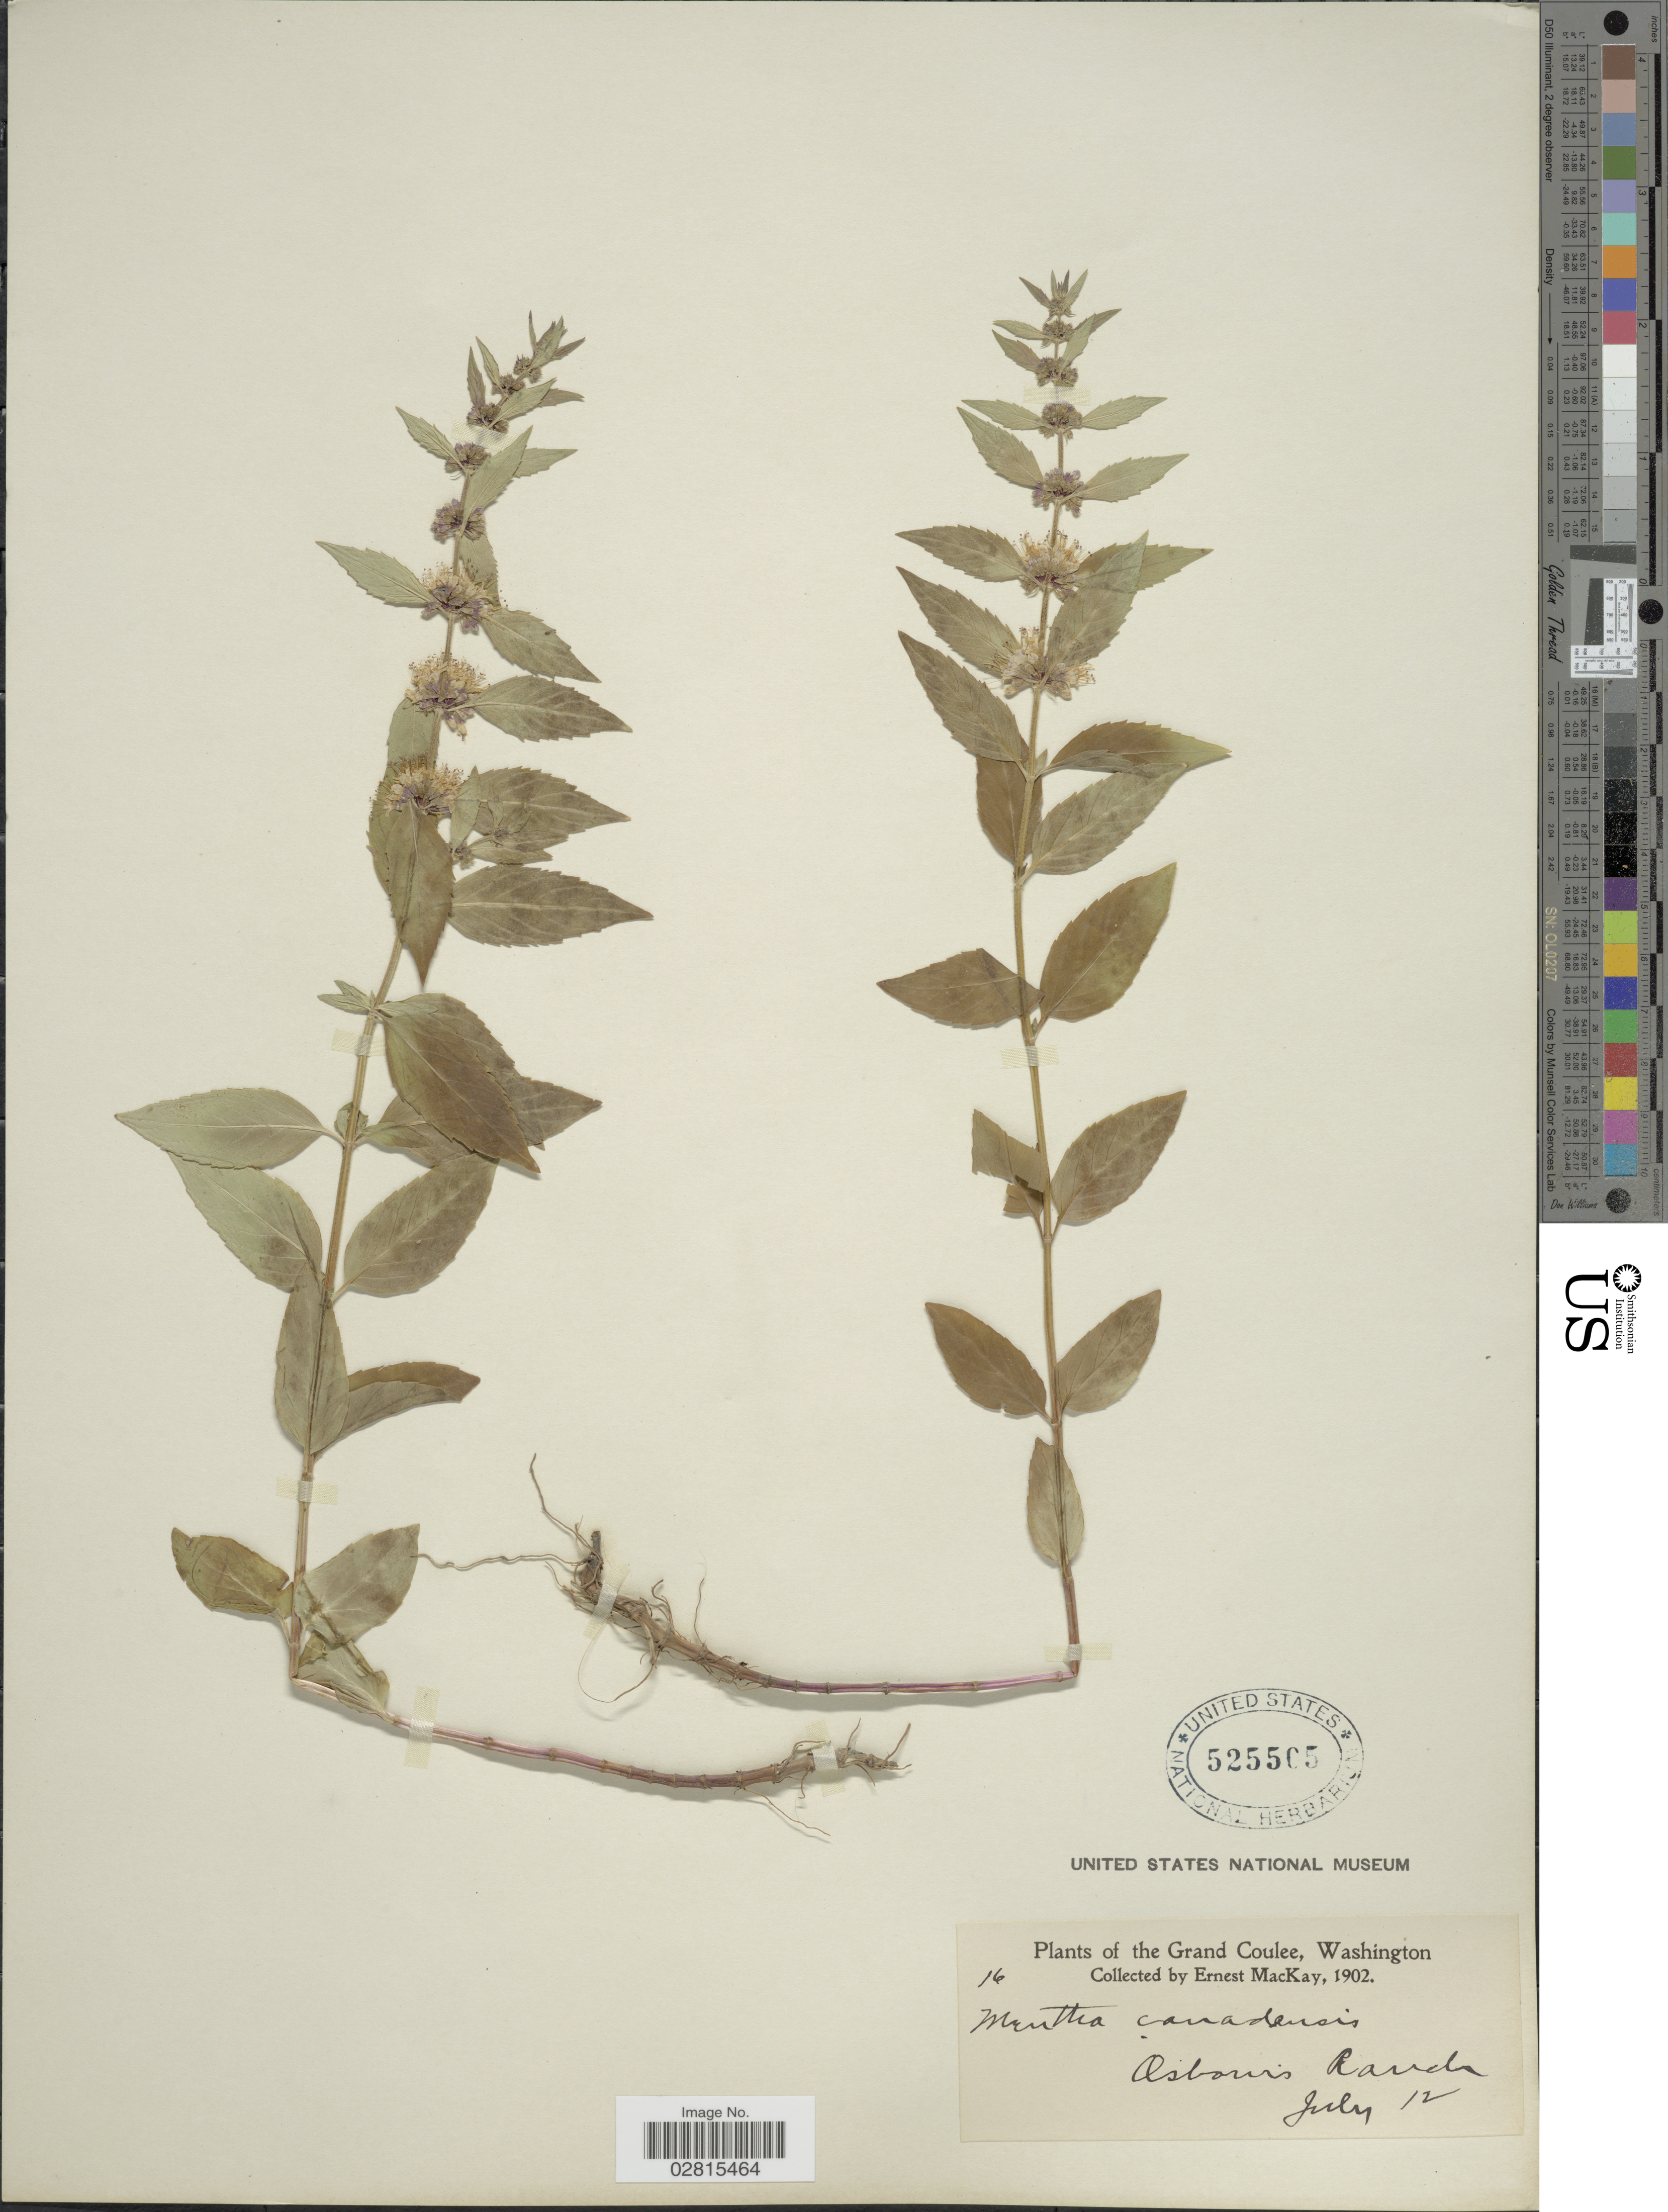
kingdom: Plantae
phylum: Tracheophyta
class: Magnoliopsida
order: Lamiales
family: Lamiaceae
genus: Mentha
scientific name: Mentha canadensis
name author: L.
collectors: E. MacKay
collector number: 16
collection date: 1902-07-12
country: United States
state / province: Washington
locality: Grand Coulee, Osborn's Ranch.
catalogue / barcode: US 525505